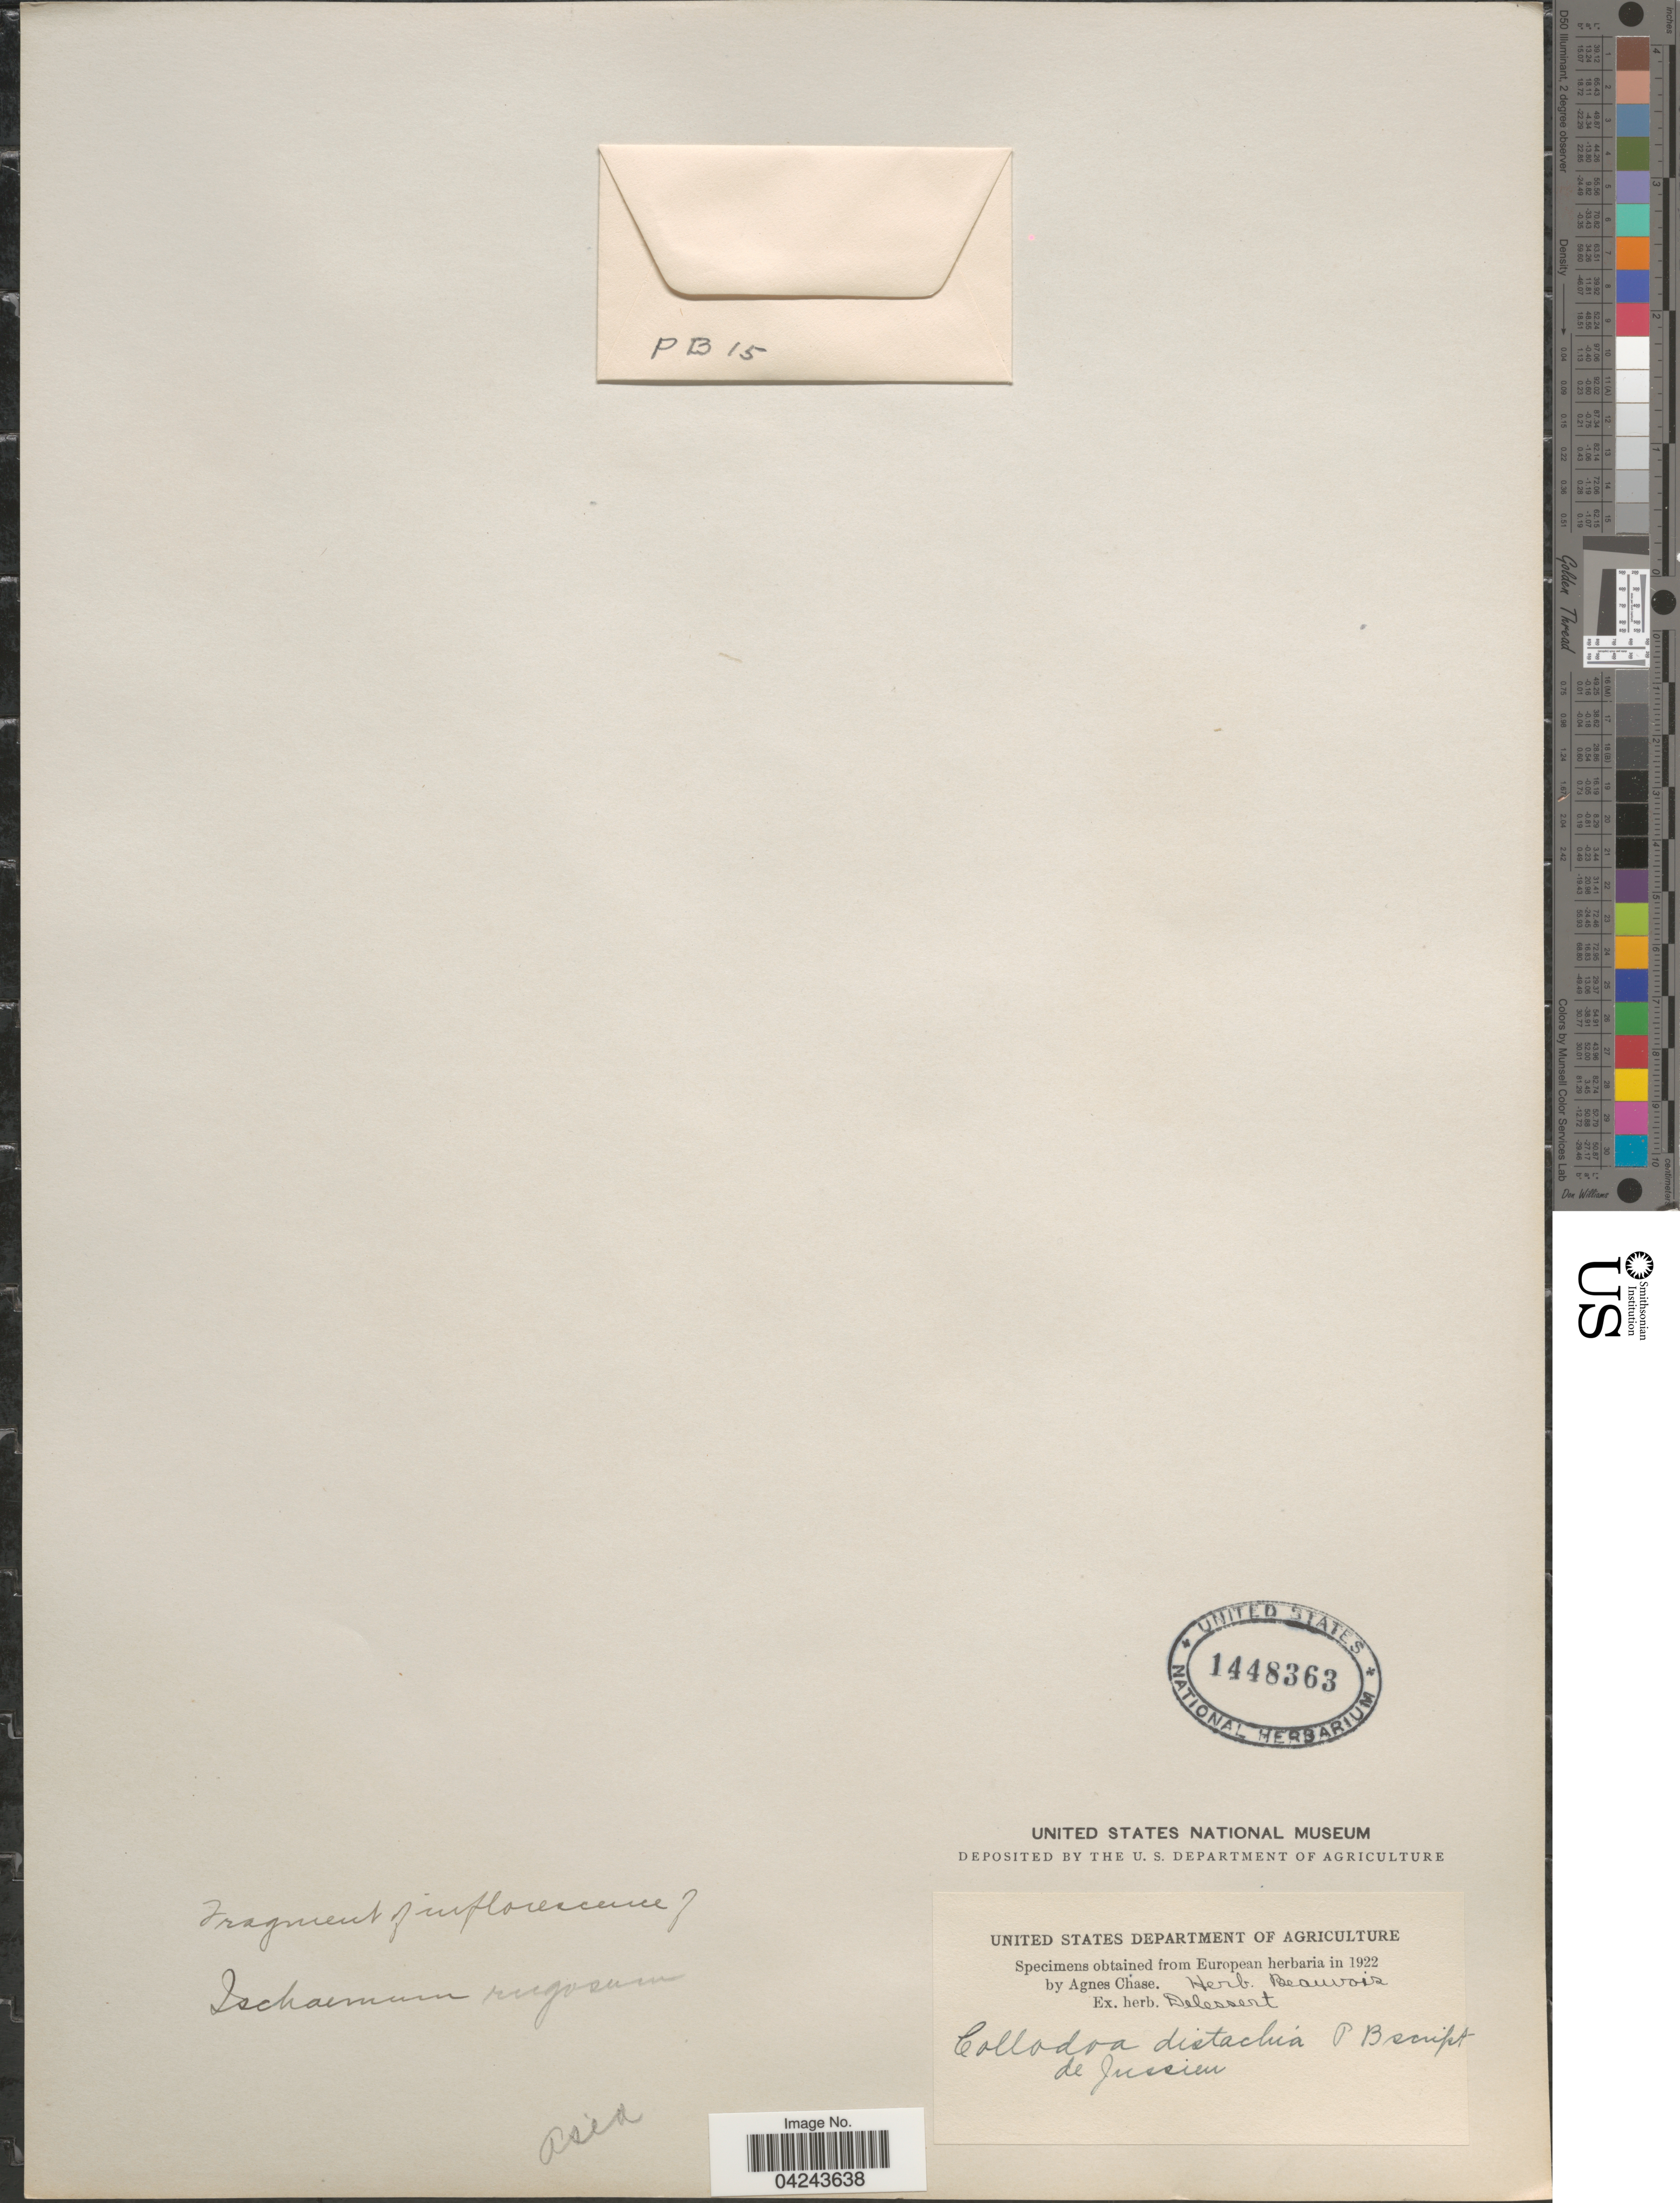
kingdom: Plantae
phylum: Tracheophyta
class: Liliopsida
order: Poales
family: Poaceae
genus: Ischaemum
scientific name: Ischaemum rugosum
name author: Salisb.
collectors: ex herb. Delessert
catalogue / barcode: US 1448363